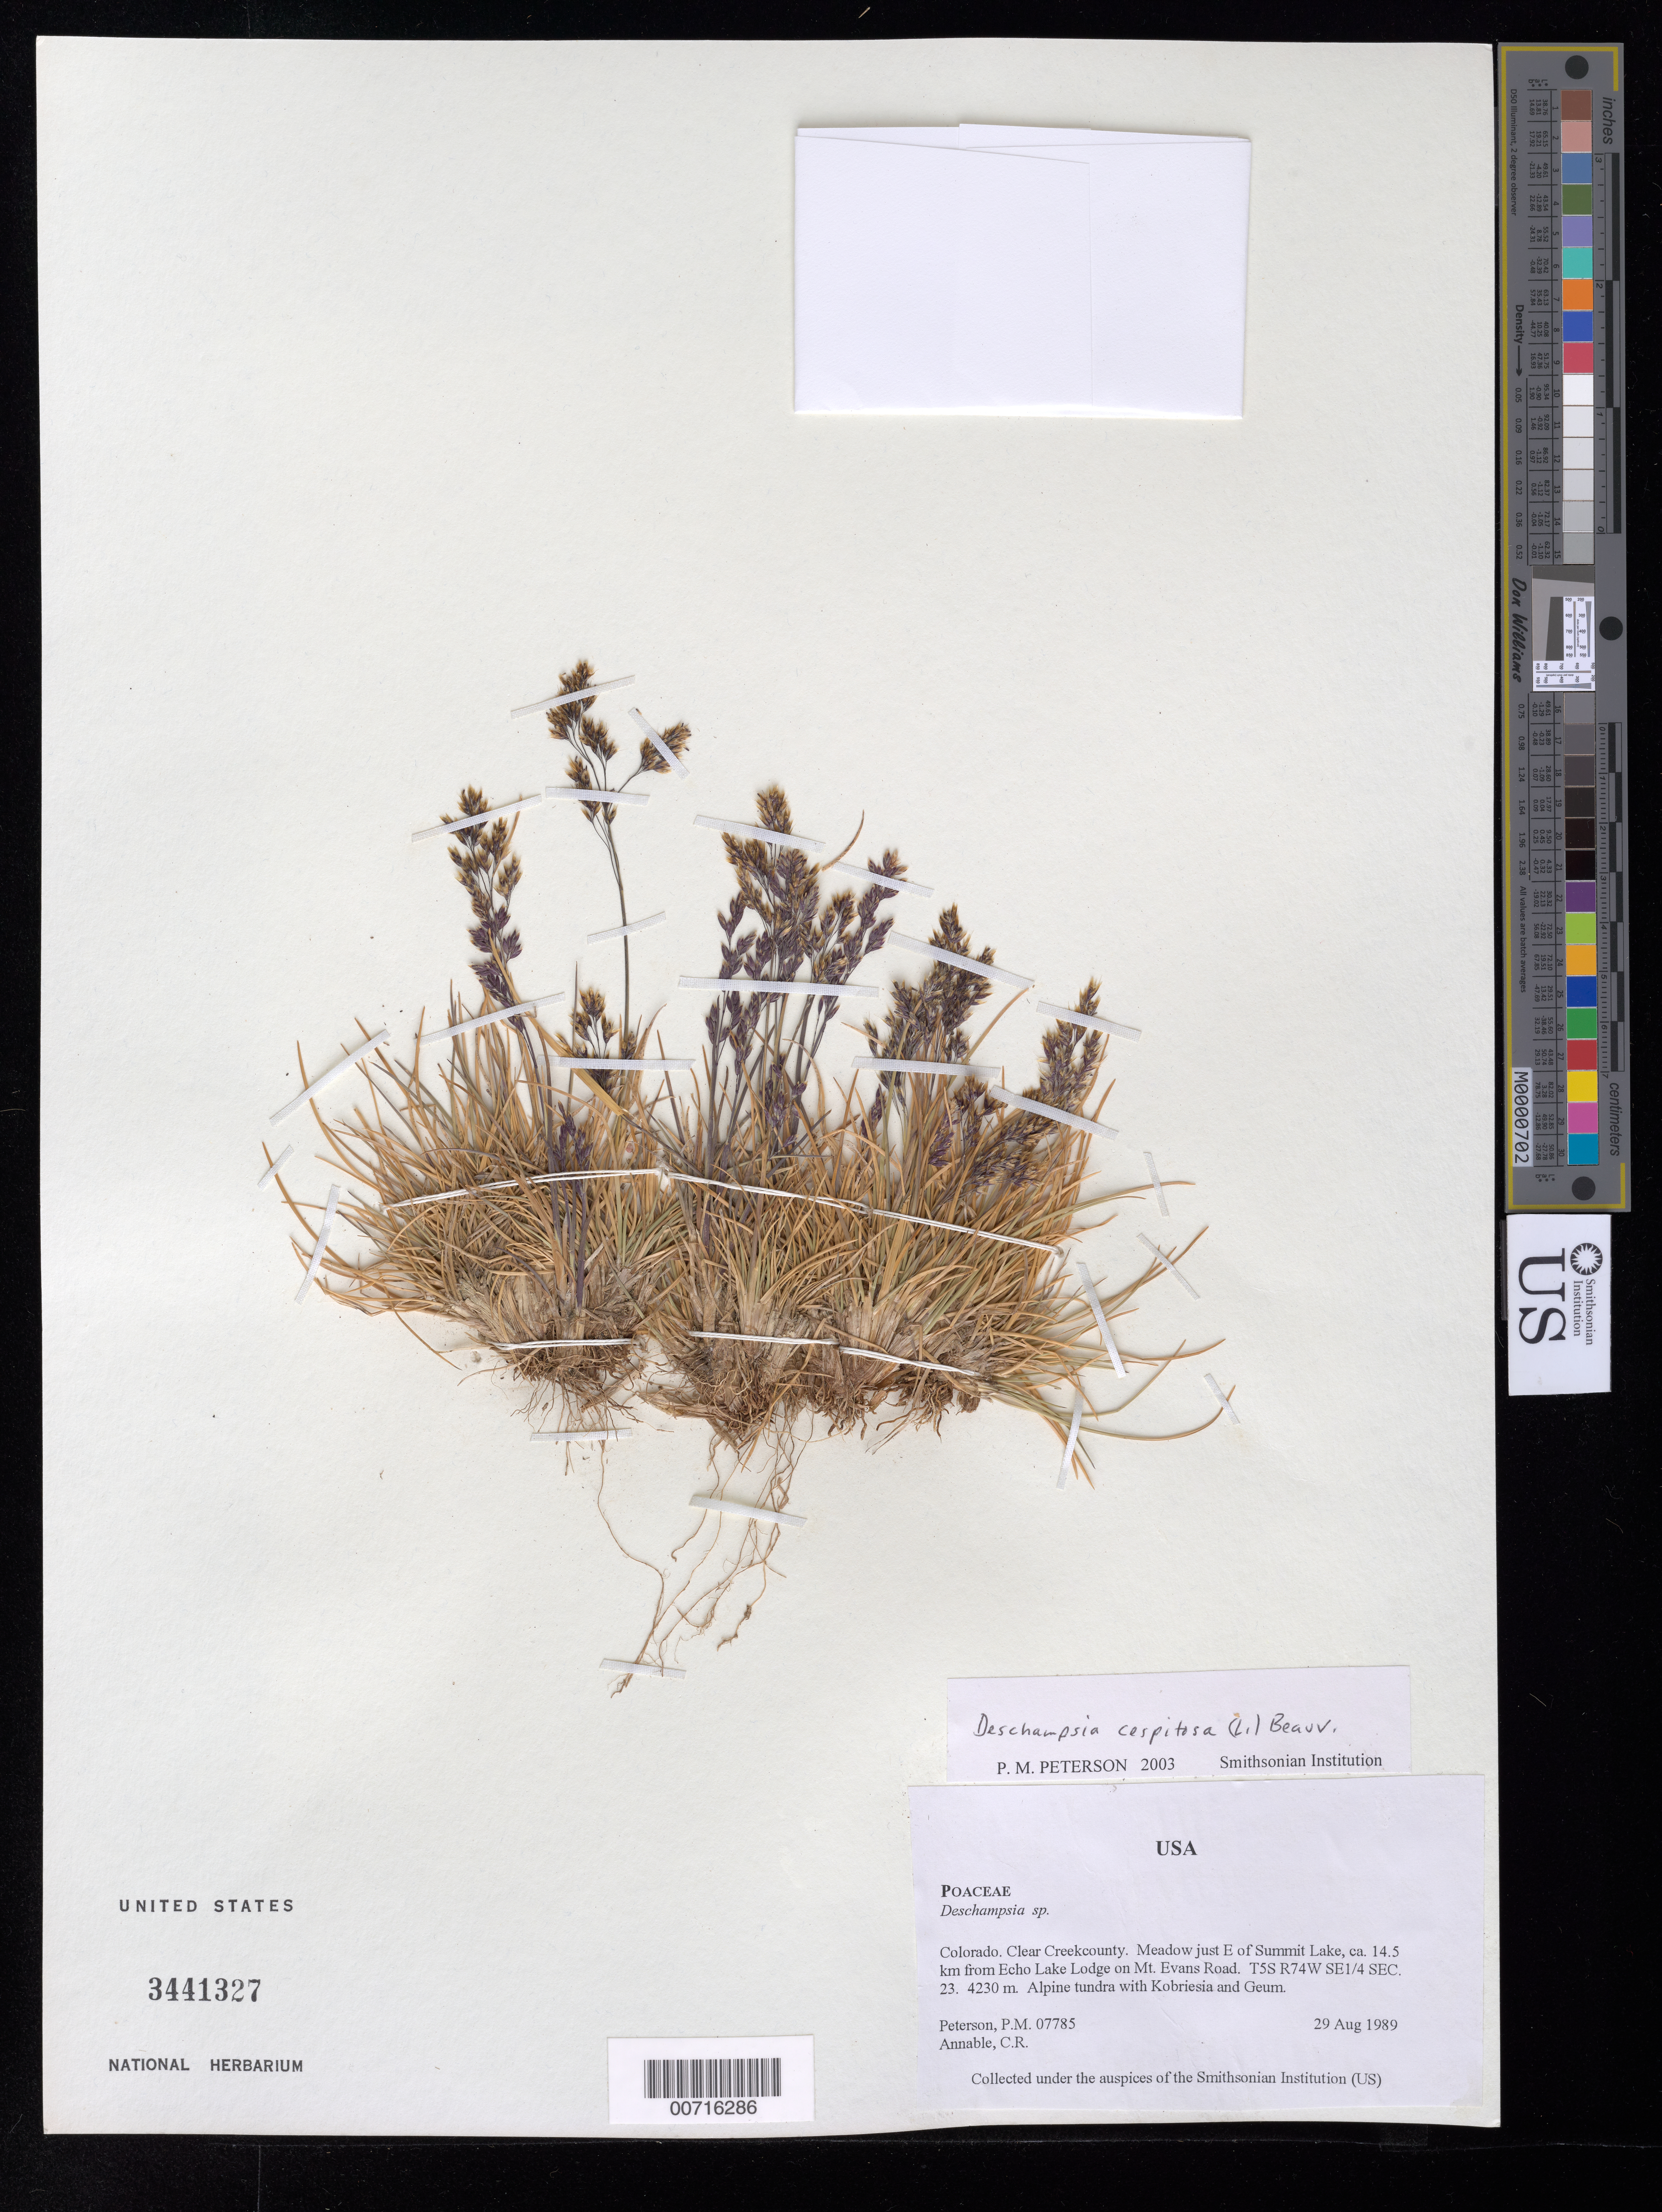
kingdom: Plantae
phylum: Tracheophyta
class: Liliopsida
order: Poales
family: Poaceae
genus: Deschampsia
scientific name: Deschampsia cespitosa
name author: (L.) P. Beauv.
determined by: Peterson, Paul M., (BOT), Smithsonian Institution - National Museum of Natural History (UNITED STATES)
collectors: P. M. Peterson & C. R. Annable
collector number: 07785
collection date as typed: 29 Aug 1989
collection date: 1989-08-29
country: United States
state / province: Colorado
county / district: Clear Creek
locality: Meadow just E of Summit Lake, ca. 14.5 km from Echo Lake Lodge on Mt. Evans Road. T5S R74W SE1/4 SEC. 23.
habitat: Alpine tundra with Kobriesia and Geum.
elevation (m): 4230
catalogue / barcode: US 3441327